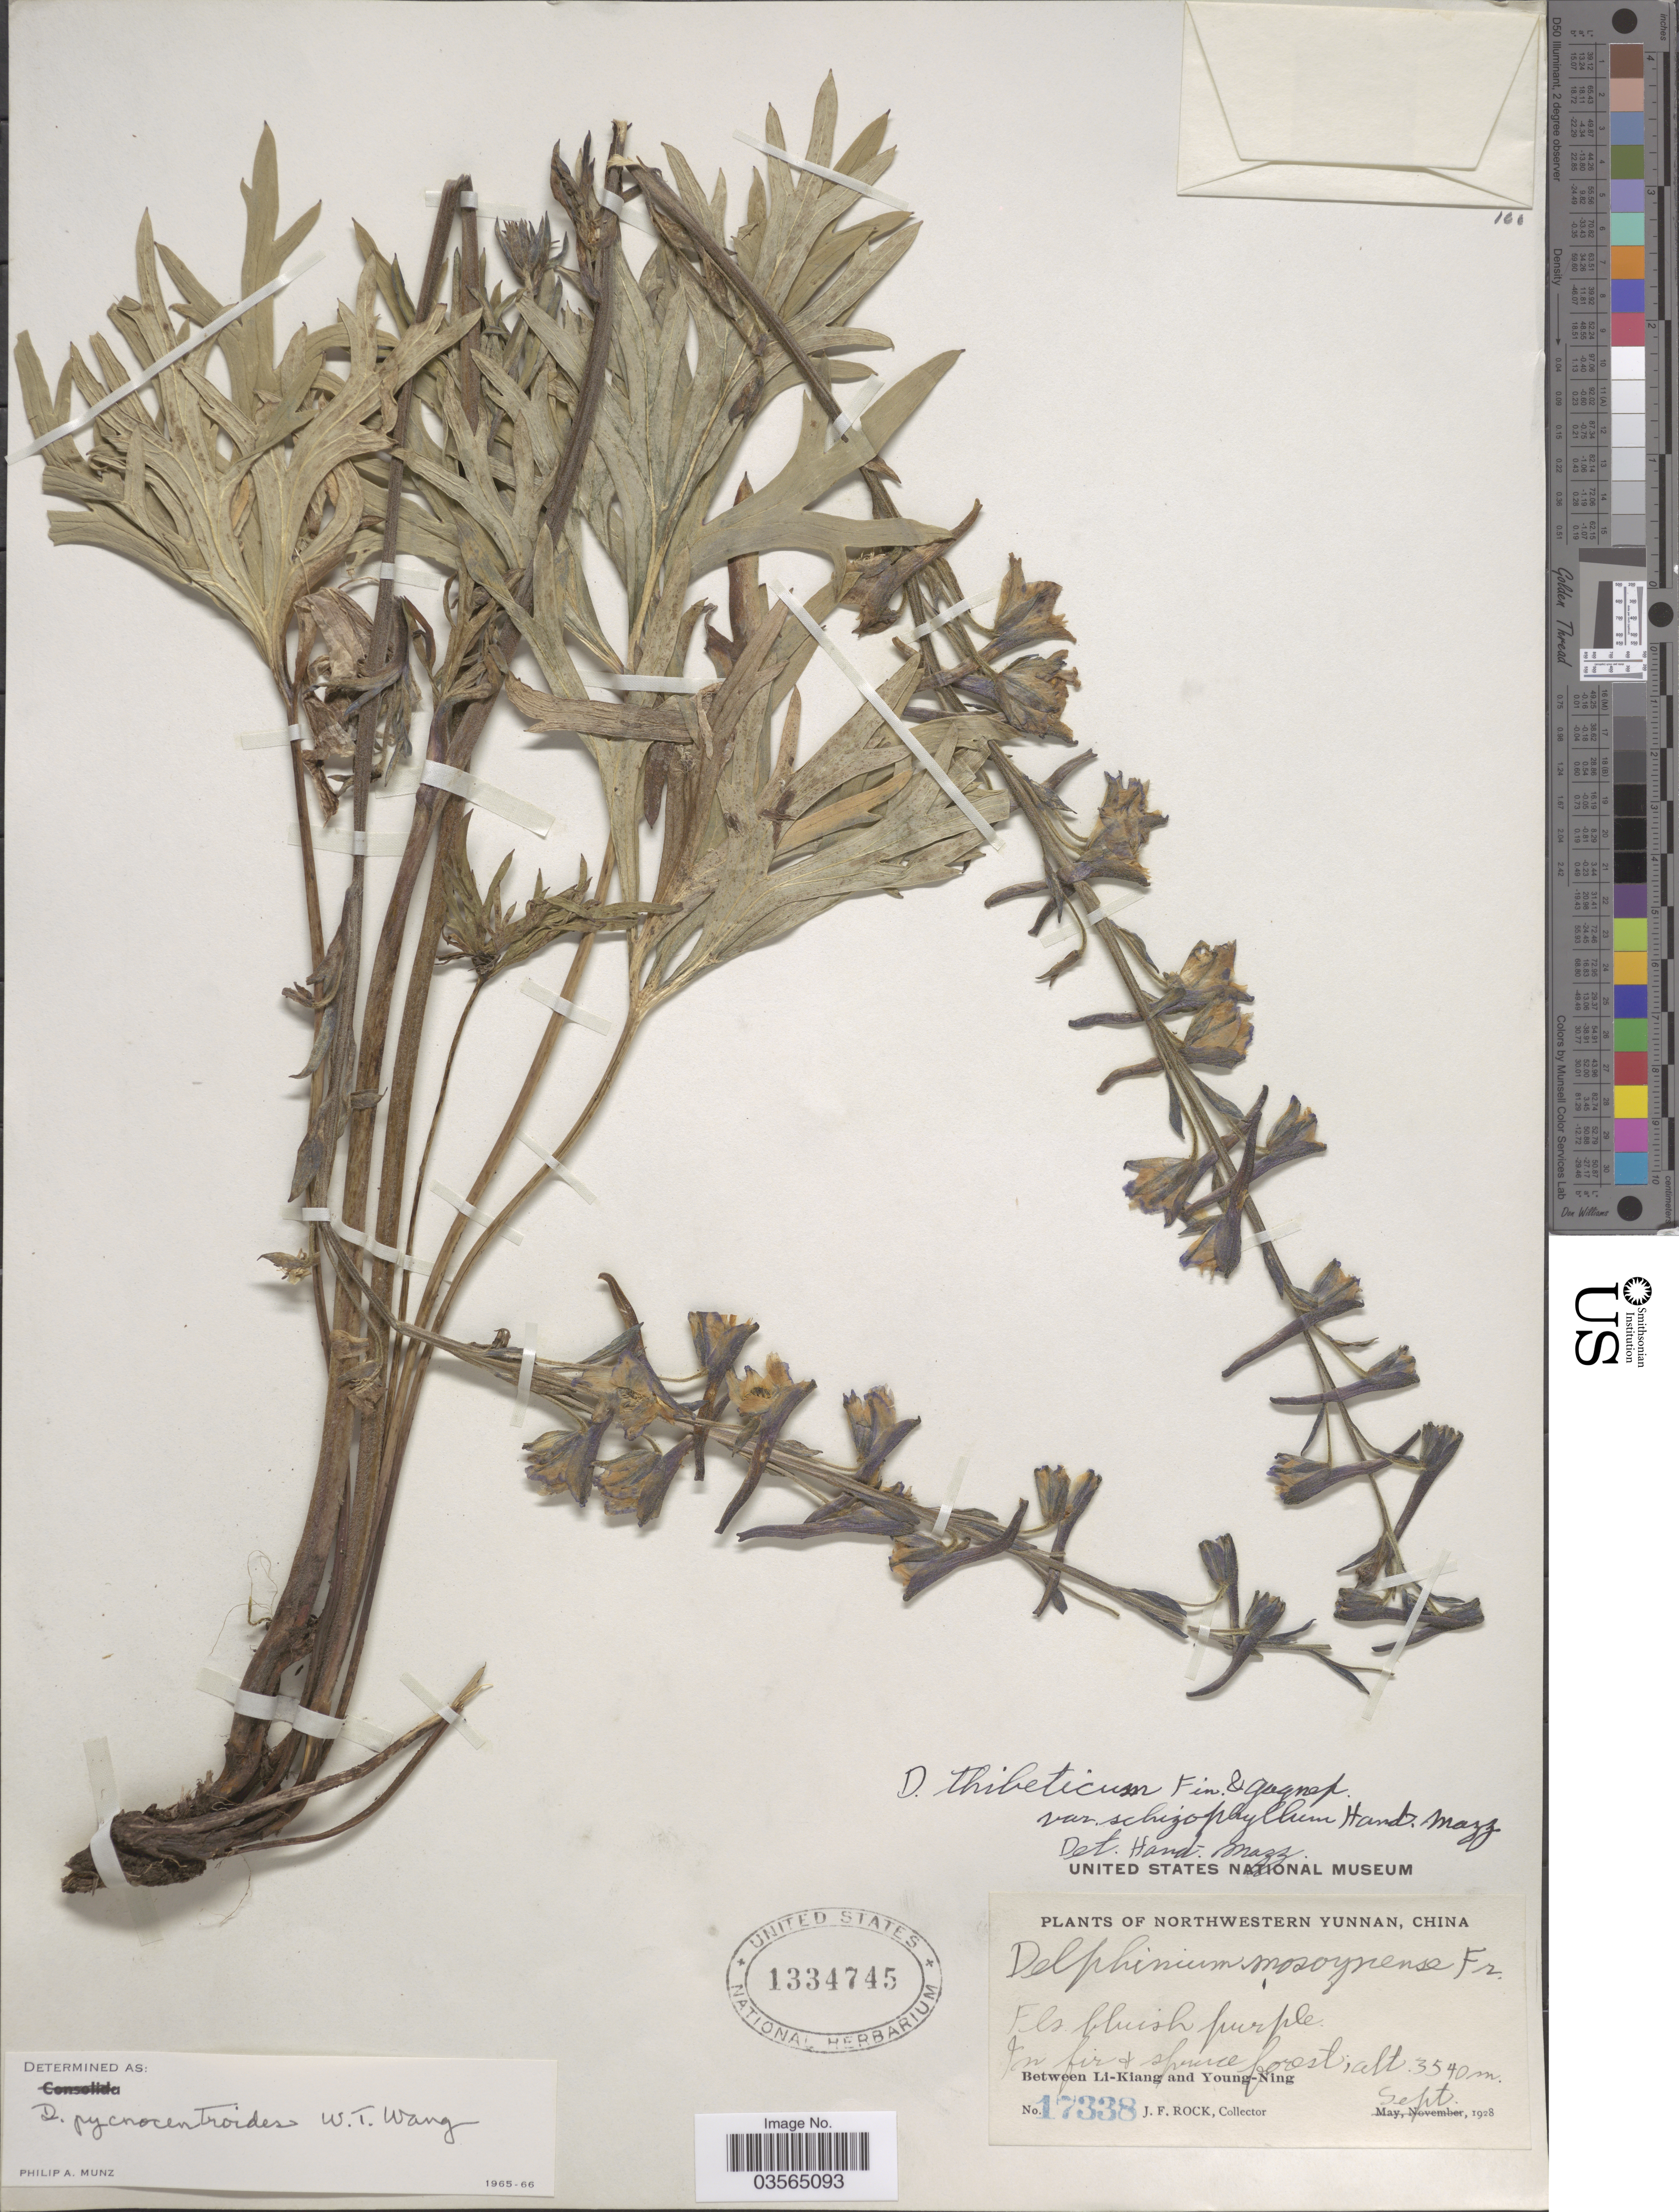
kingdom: Plantae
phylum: Tracheophyta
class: Magnoliopsida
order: Ranunculales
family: Ranunculaceae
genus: Delphinium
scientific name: Delphinium pycnocentroides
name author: W.T. Wang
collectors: J. Rock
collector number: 17338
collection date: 1928-09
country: China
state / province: Yunnan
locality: Northwestern Yunnan. Between Li-Kiang and Young-Ning.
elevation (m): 3540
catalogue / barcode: US 1334745